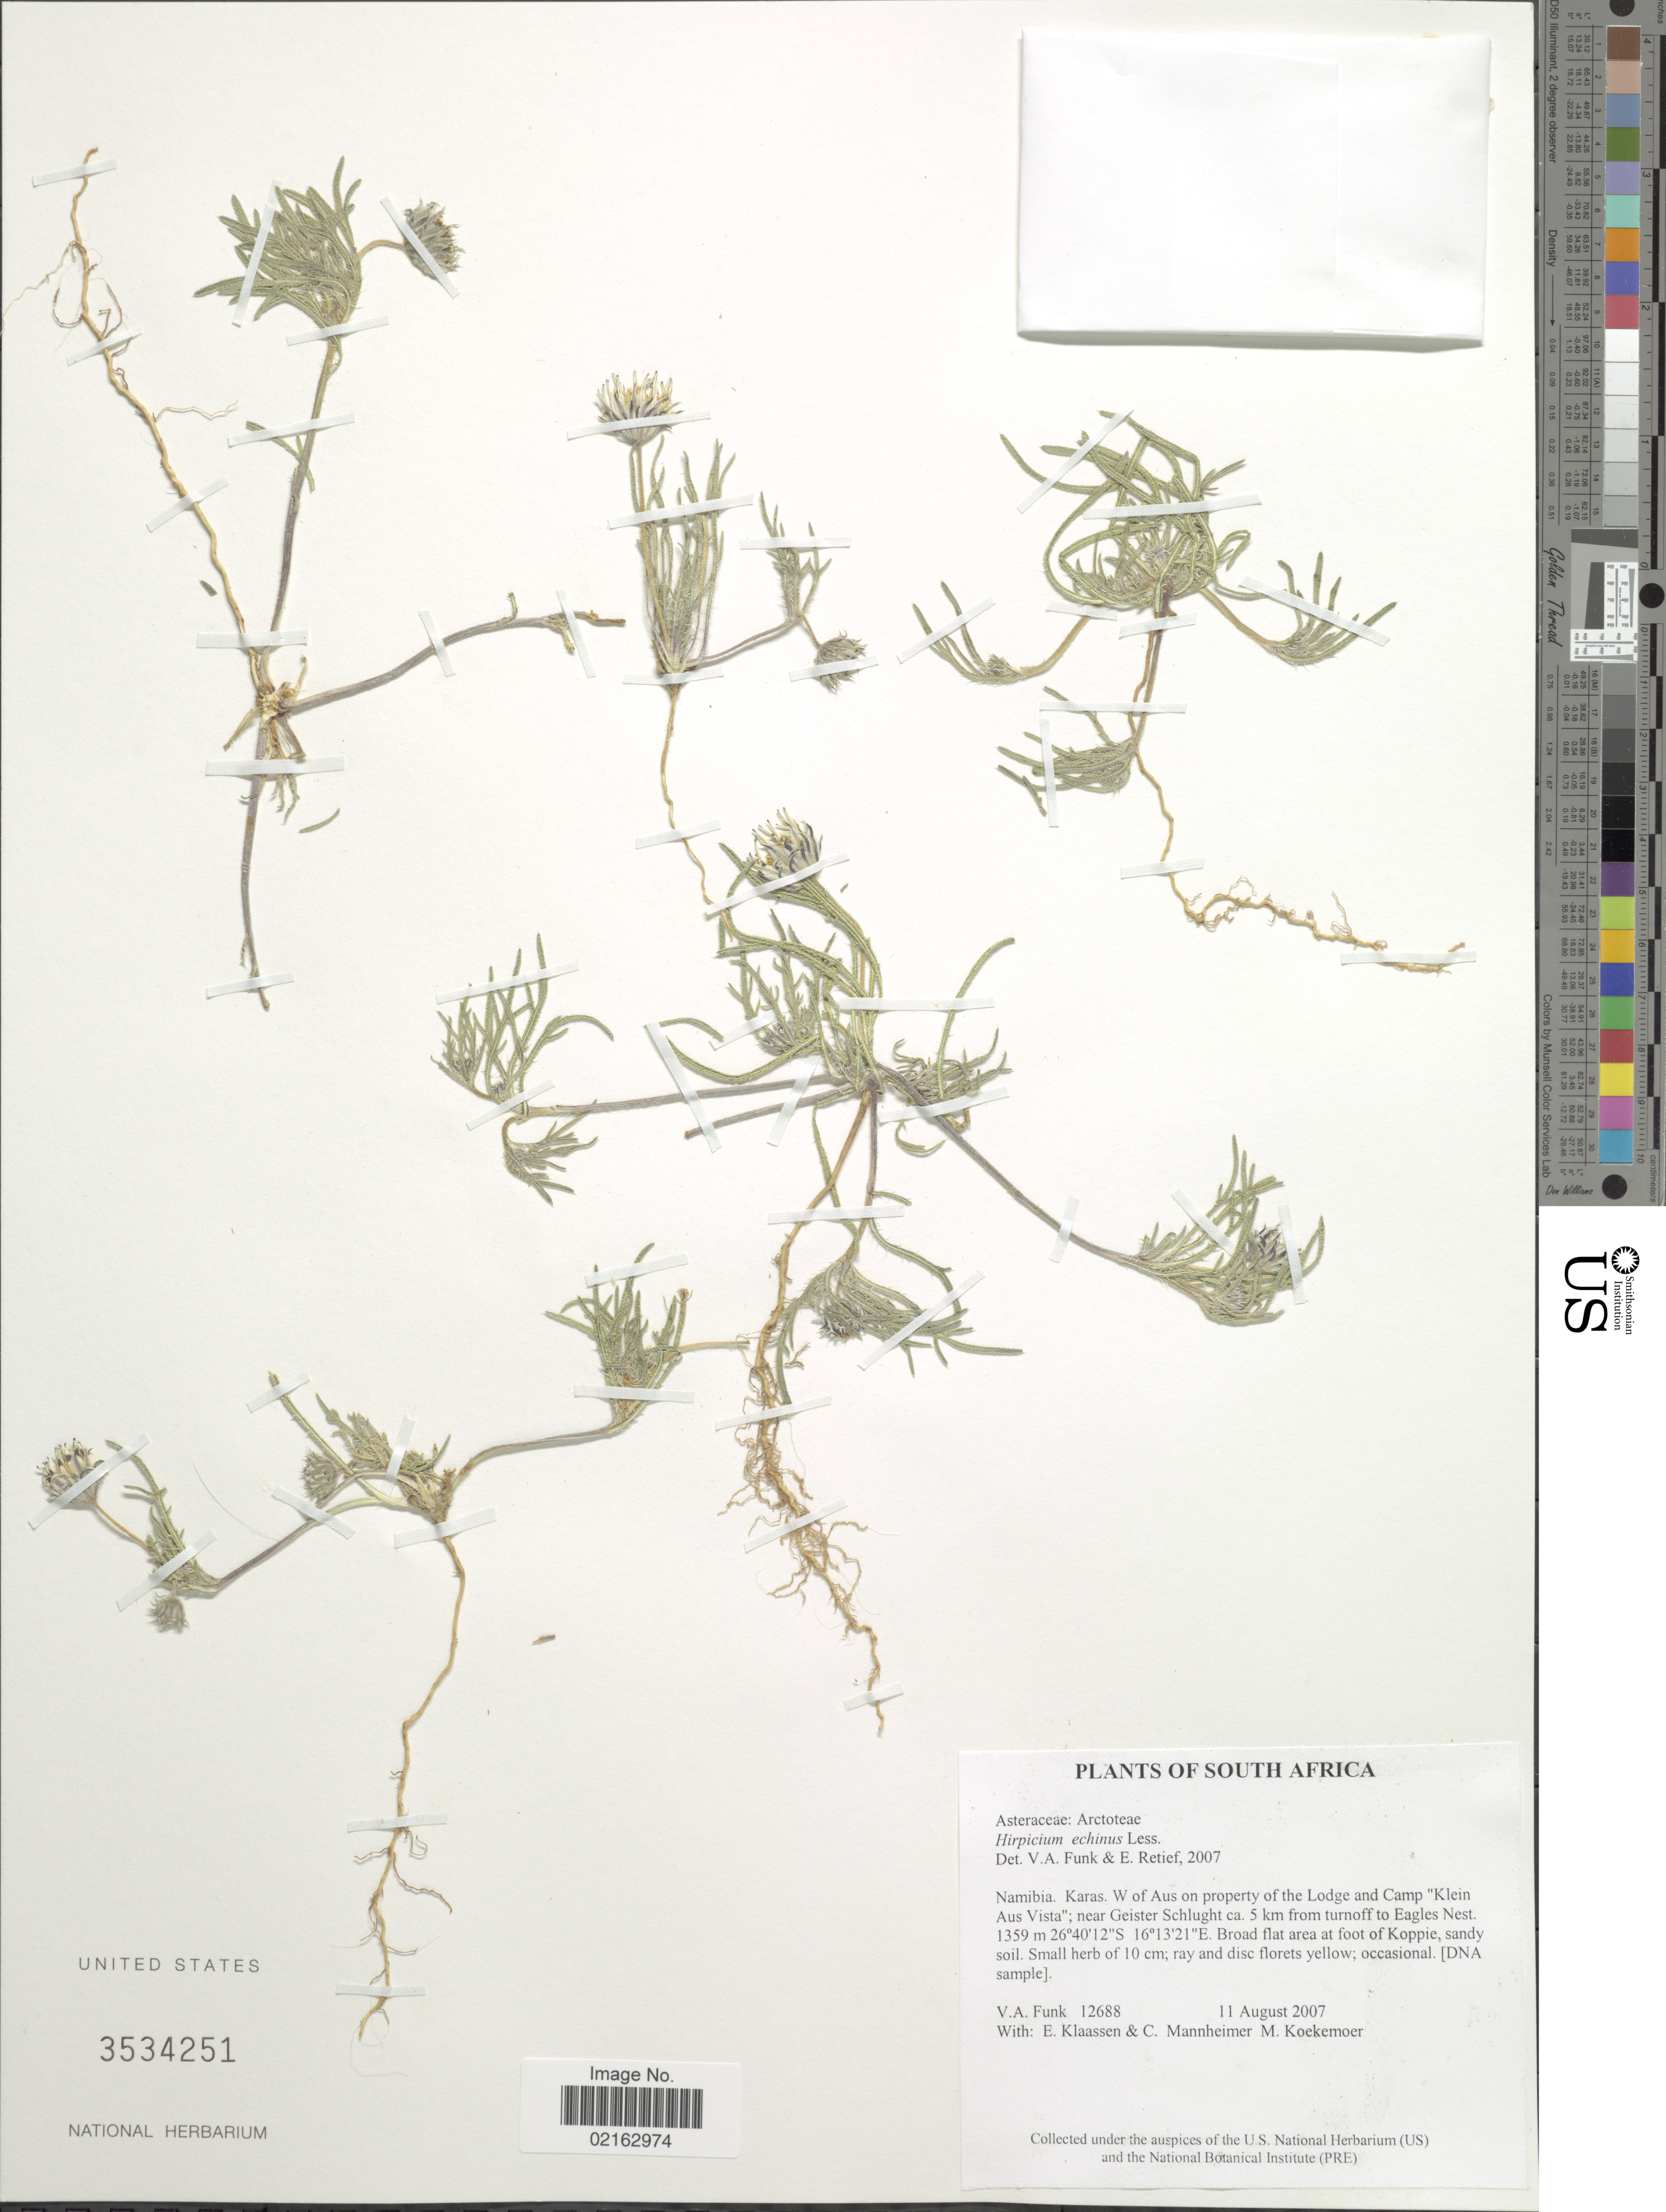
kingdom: Plantae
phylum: Tracheophyta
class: Magnoliopsida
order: Asterales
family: Asteraceae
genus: Hirpicium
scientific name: Hirpicium echinus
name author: Less.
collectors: V. Funk, E. S. Klaassen, C. A. Mannheimer & M. Koekemoer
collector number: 12688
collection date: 2007-08-11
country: Namibia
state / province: Karas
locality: Namibia. Karas. W of Aus on property of the Lodge and Camp "Klein Aus Vista"; near Geister Schlught ca. 5 km from turnoff to Eagles Nest. E. Broad flat area at foot of Koppie, sandy soil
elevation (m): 1359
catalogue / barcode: US 3534251